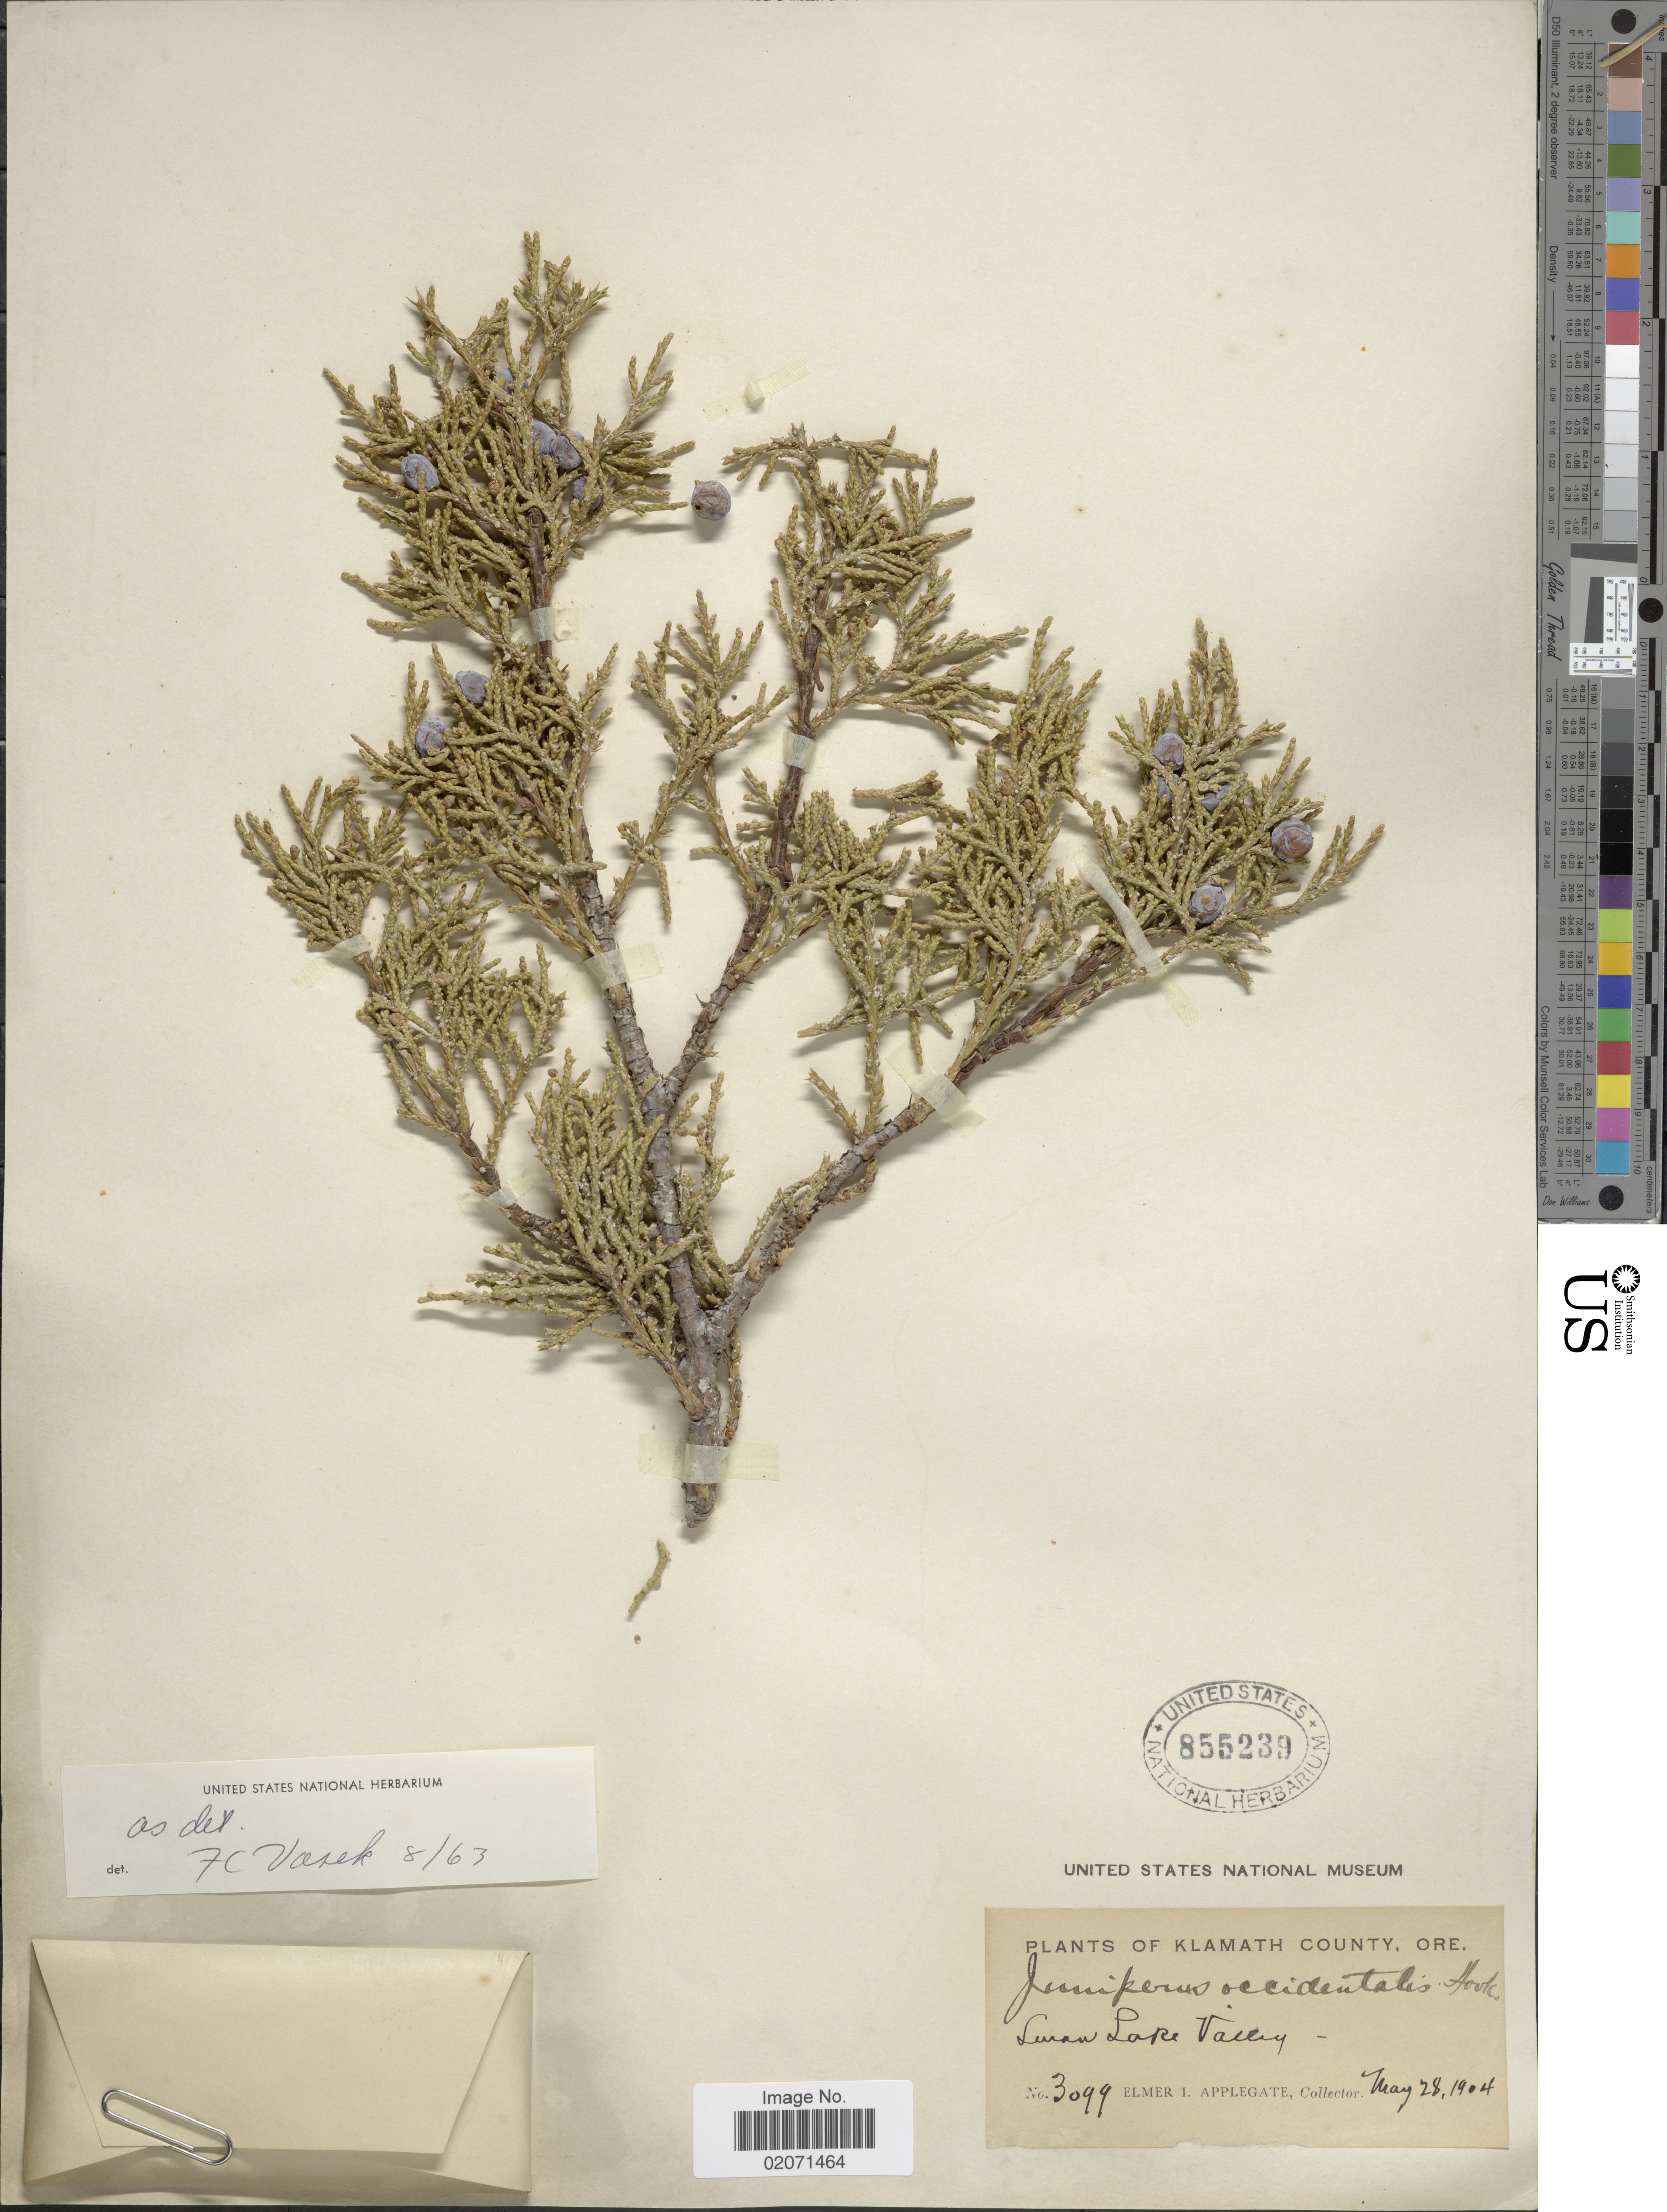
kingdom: Plantae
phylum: Tracheophyta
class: Pinopsida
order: Pinales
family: Cupressaceae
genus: Juniperus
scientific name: Juniperus occidentalis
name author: Hook.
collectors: E. I. Applegate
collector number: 3099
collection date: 1904-05-28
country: United States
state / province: Oregon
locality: Klamath County, Ore. Swan Lake Valley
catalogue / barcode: US 855239